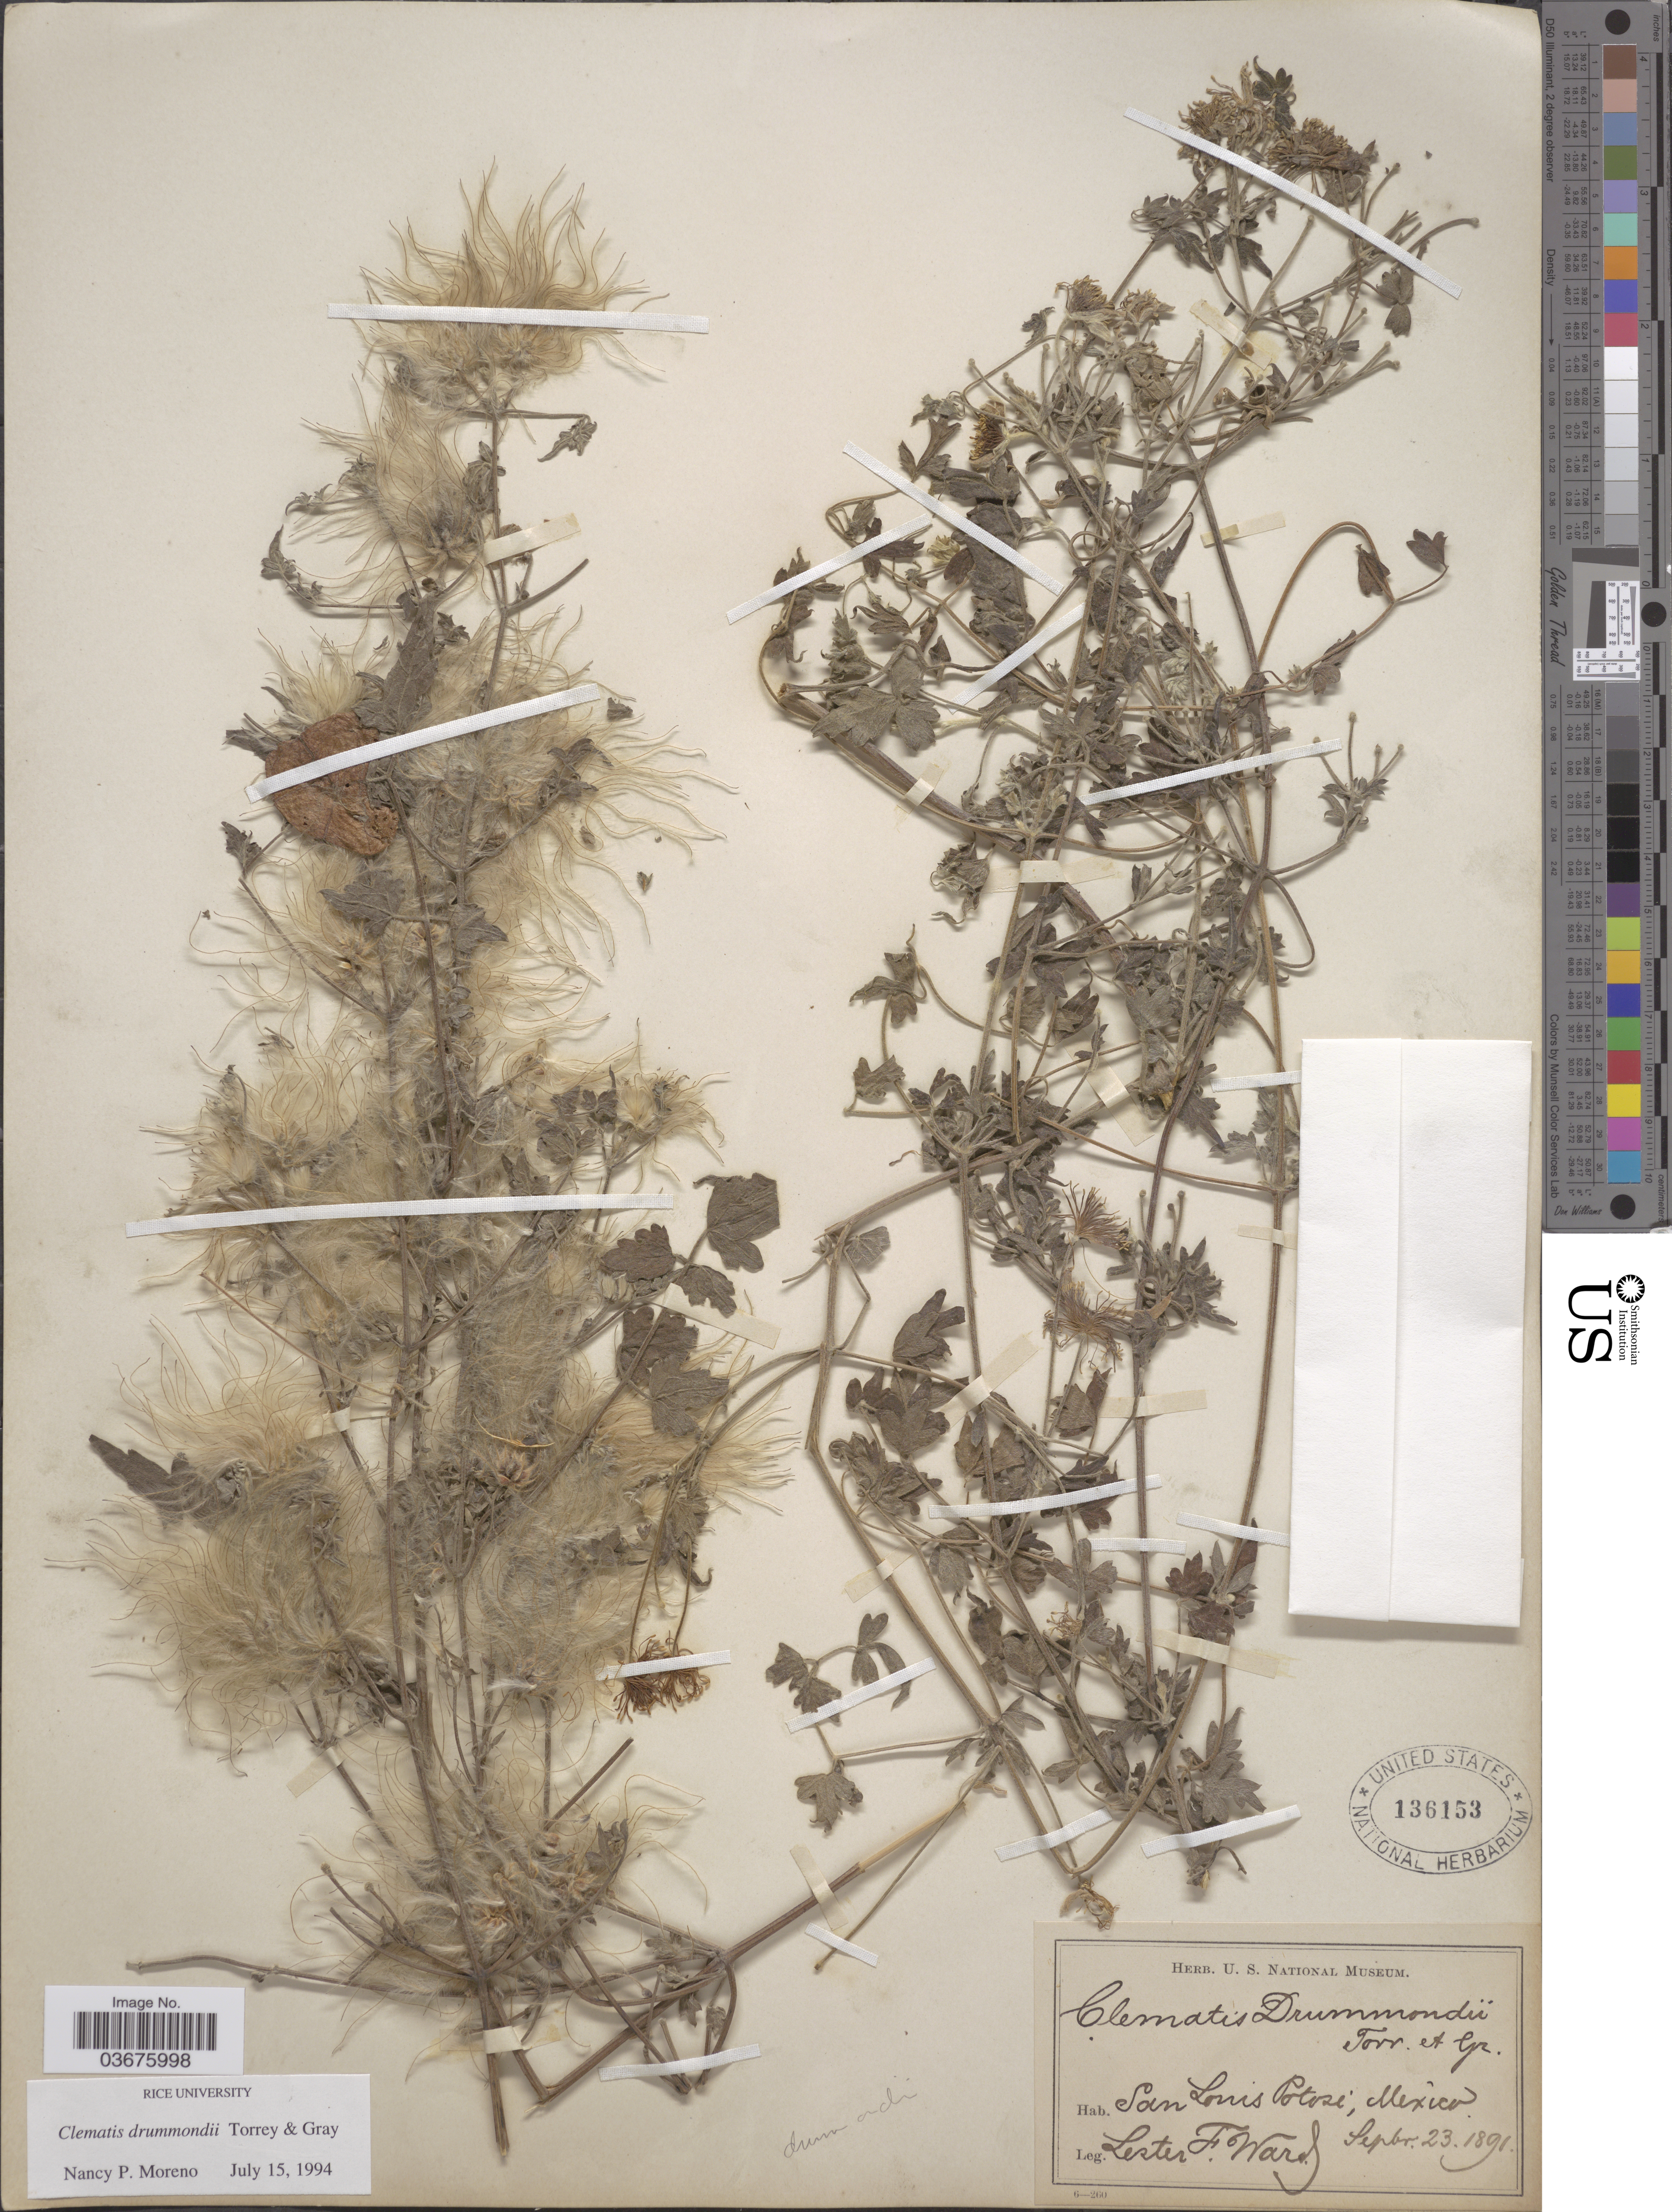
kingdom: Plantae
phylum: Tracheophyta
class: Magnoliopsida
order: Ranunculales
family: Ranunculaceae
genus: Clematis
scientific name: Clematis drummondii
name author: Torr. & A. Gray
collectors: L. F. Ward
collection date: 1891-09-23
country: Mexico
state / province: San Luis Potosí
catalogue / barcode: US 136153